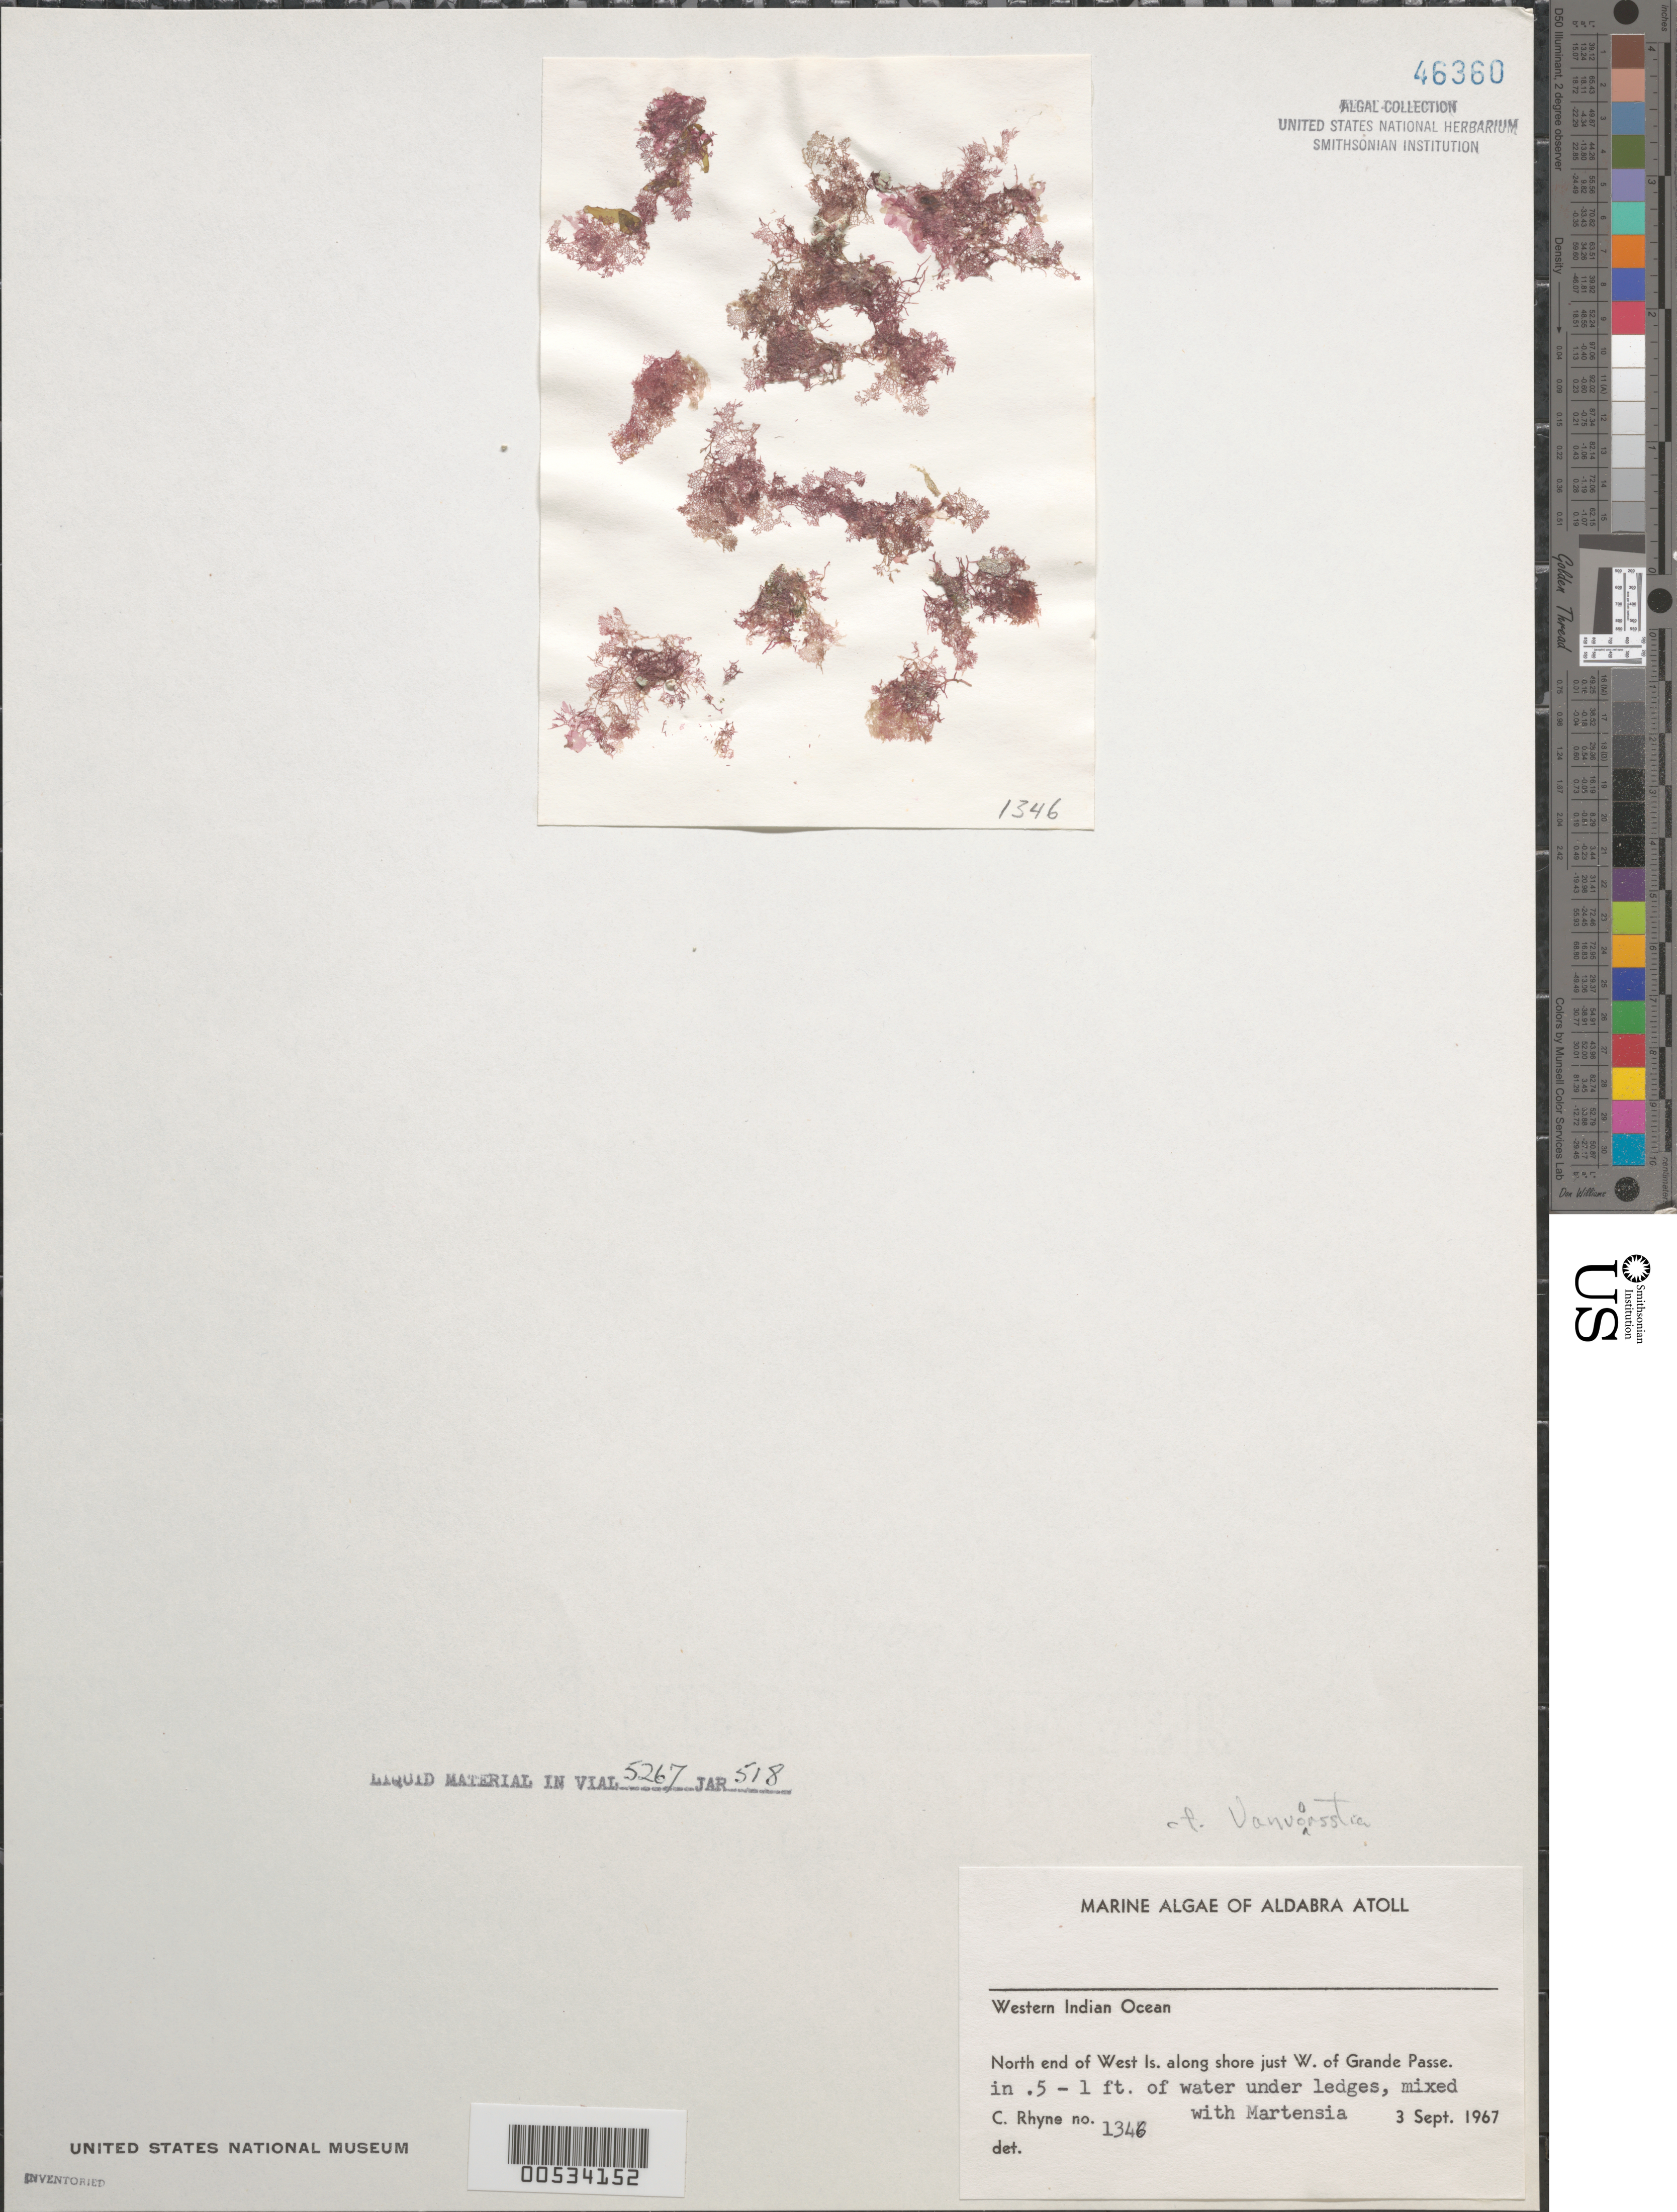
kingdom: Plantae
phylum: Rhodophyta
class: Florideophyceae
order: Ceramiales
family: Delesseriaceae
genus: Vanvoorstia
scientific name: Vanvoorstia sp.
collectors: C. Rhyne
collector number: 1346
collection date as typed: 03 Sep 1967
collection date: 1967-09-03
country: Seychelles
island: Aldabra Atoll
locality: West Islet, Just west of Grande Pass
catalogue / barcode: US 46360